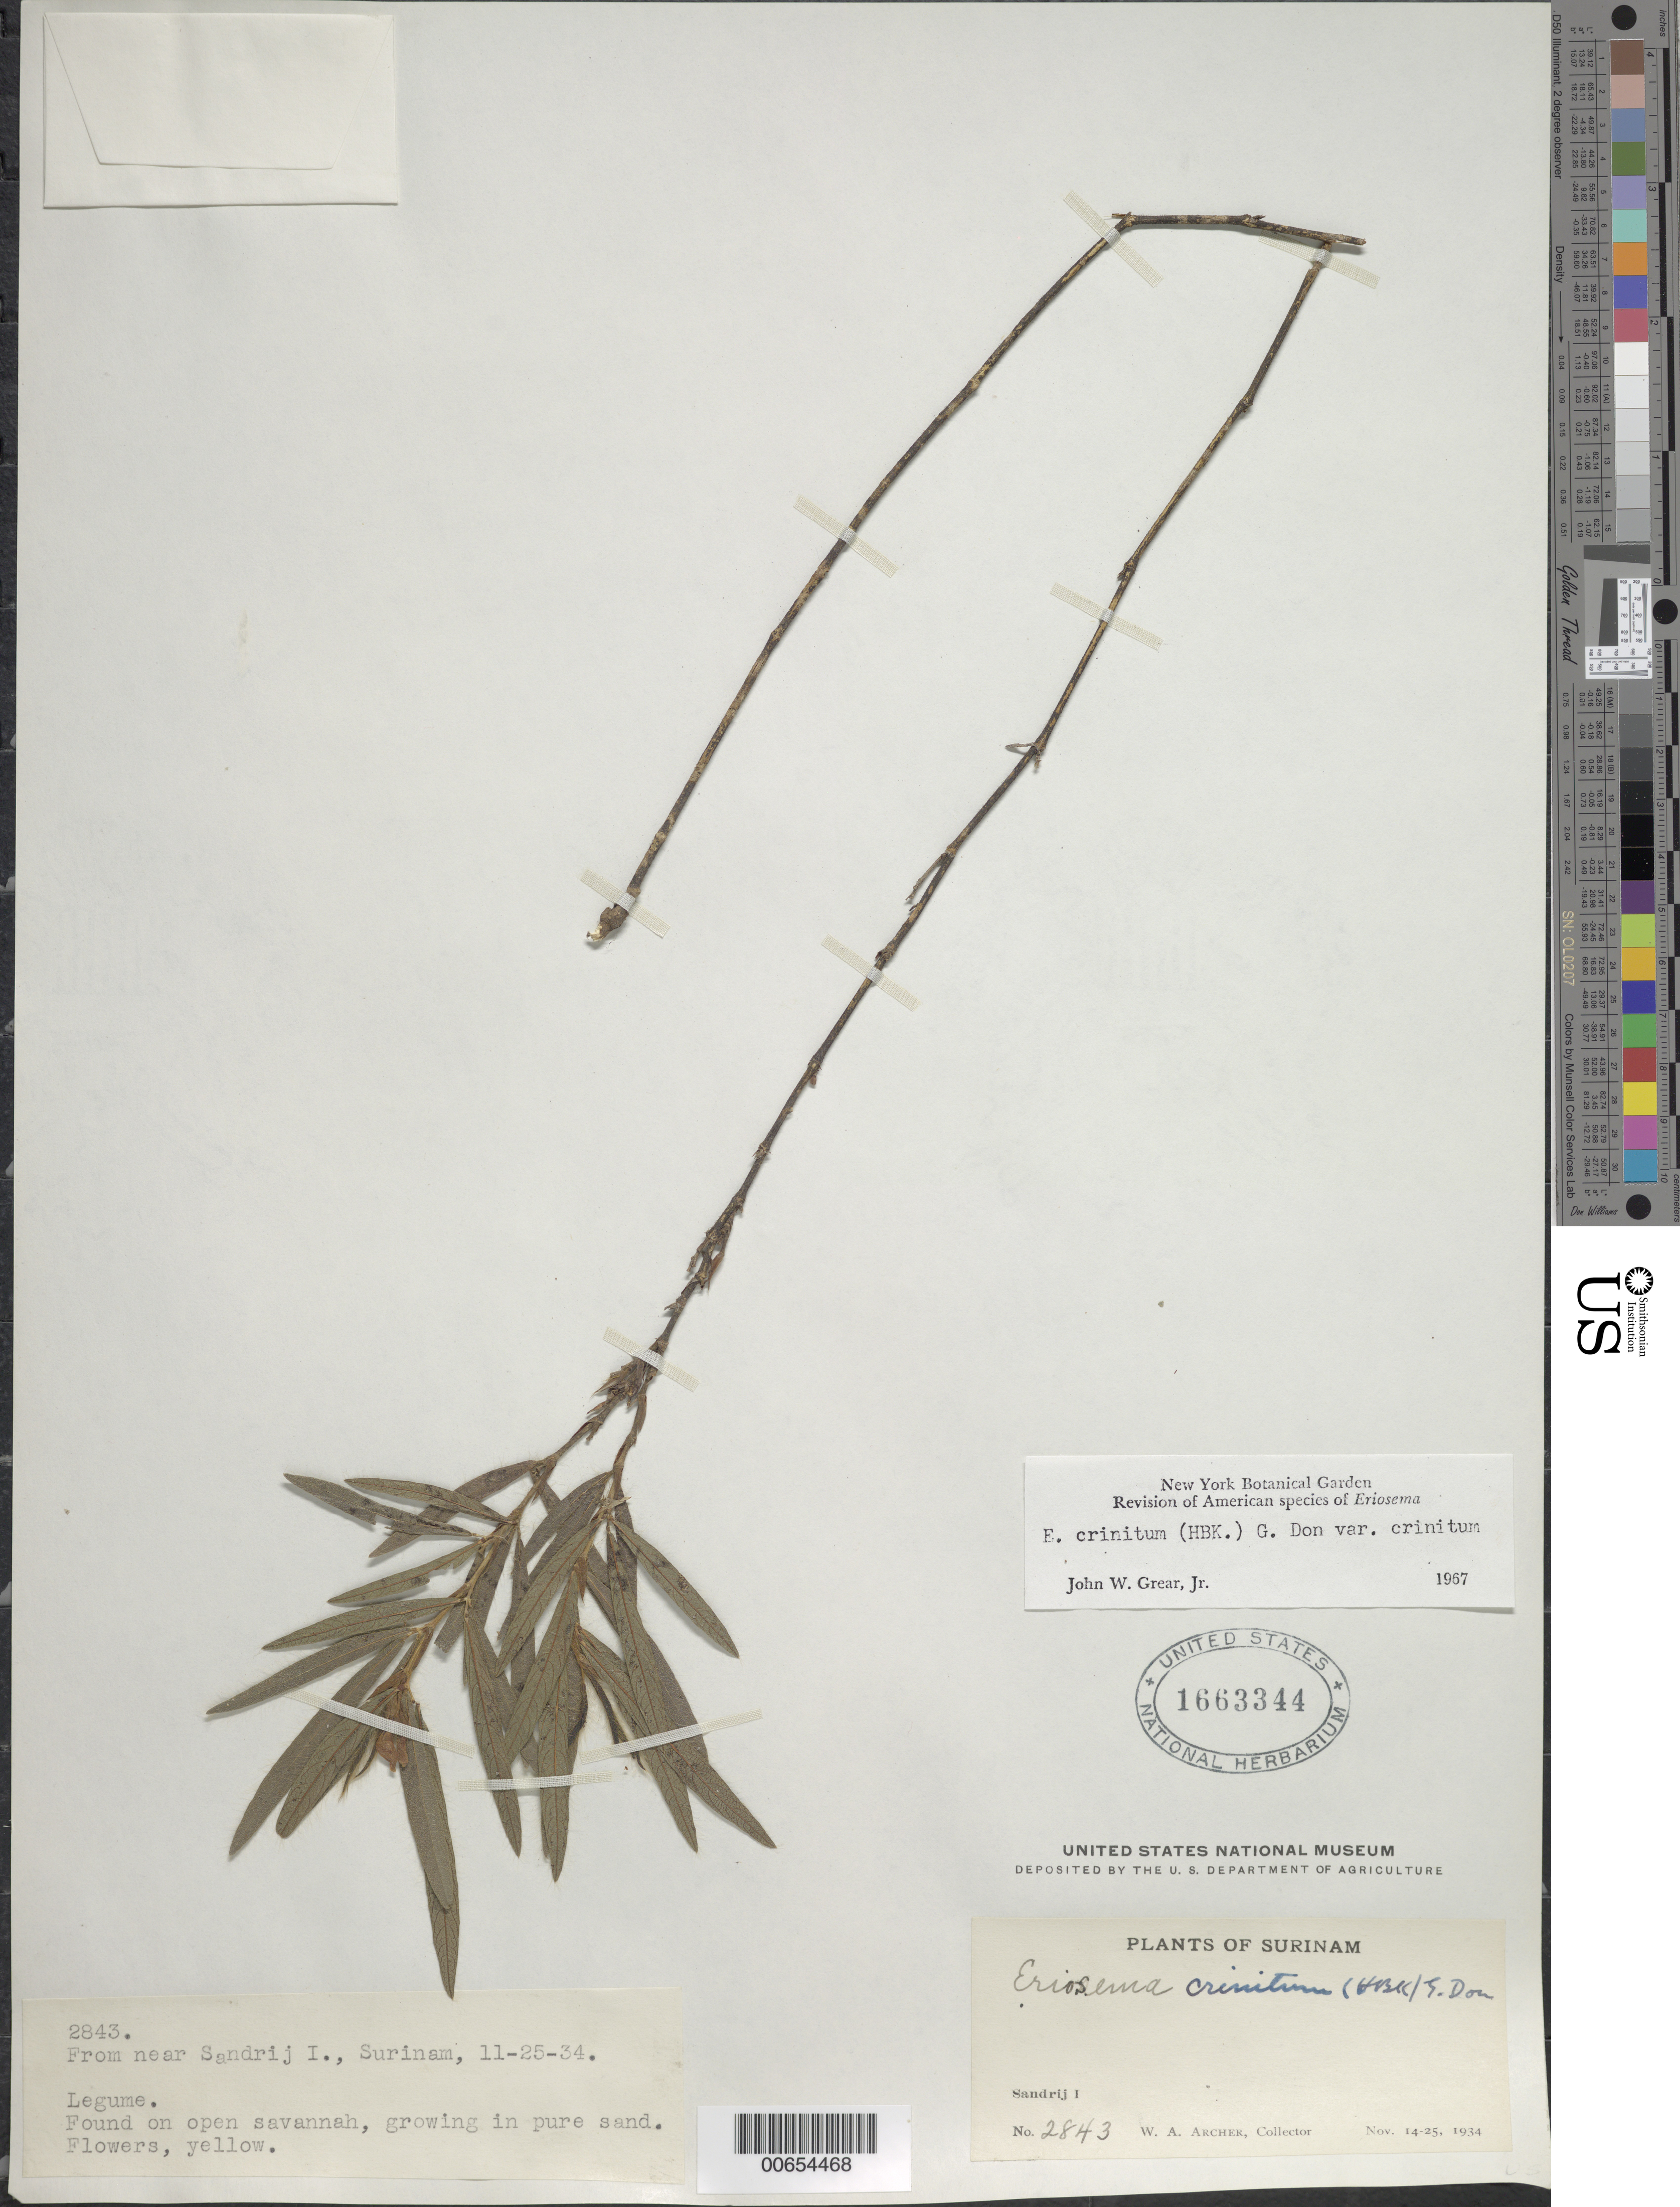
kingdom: Plantae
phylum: Tracheophyta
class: Magnoliopsida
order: Fabales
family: Fabaceae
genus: Eriosema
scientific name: Eriosema crinitum var. crinitum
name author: (Kunth) G. Don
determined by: Grear, J. W., Jr.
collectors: W. A. Archer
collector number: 2843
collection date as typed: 14-Nov-34 to 25-Nov-34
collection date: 1934-11-14/1934-11-25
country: Suriname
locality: Zanderij I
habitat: Pure sand, open savanna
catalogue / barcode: US 1663344